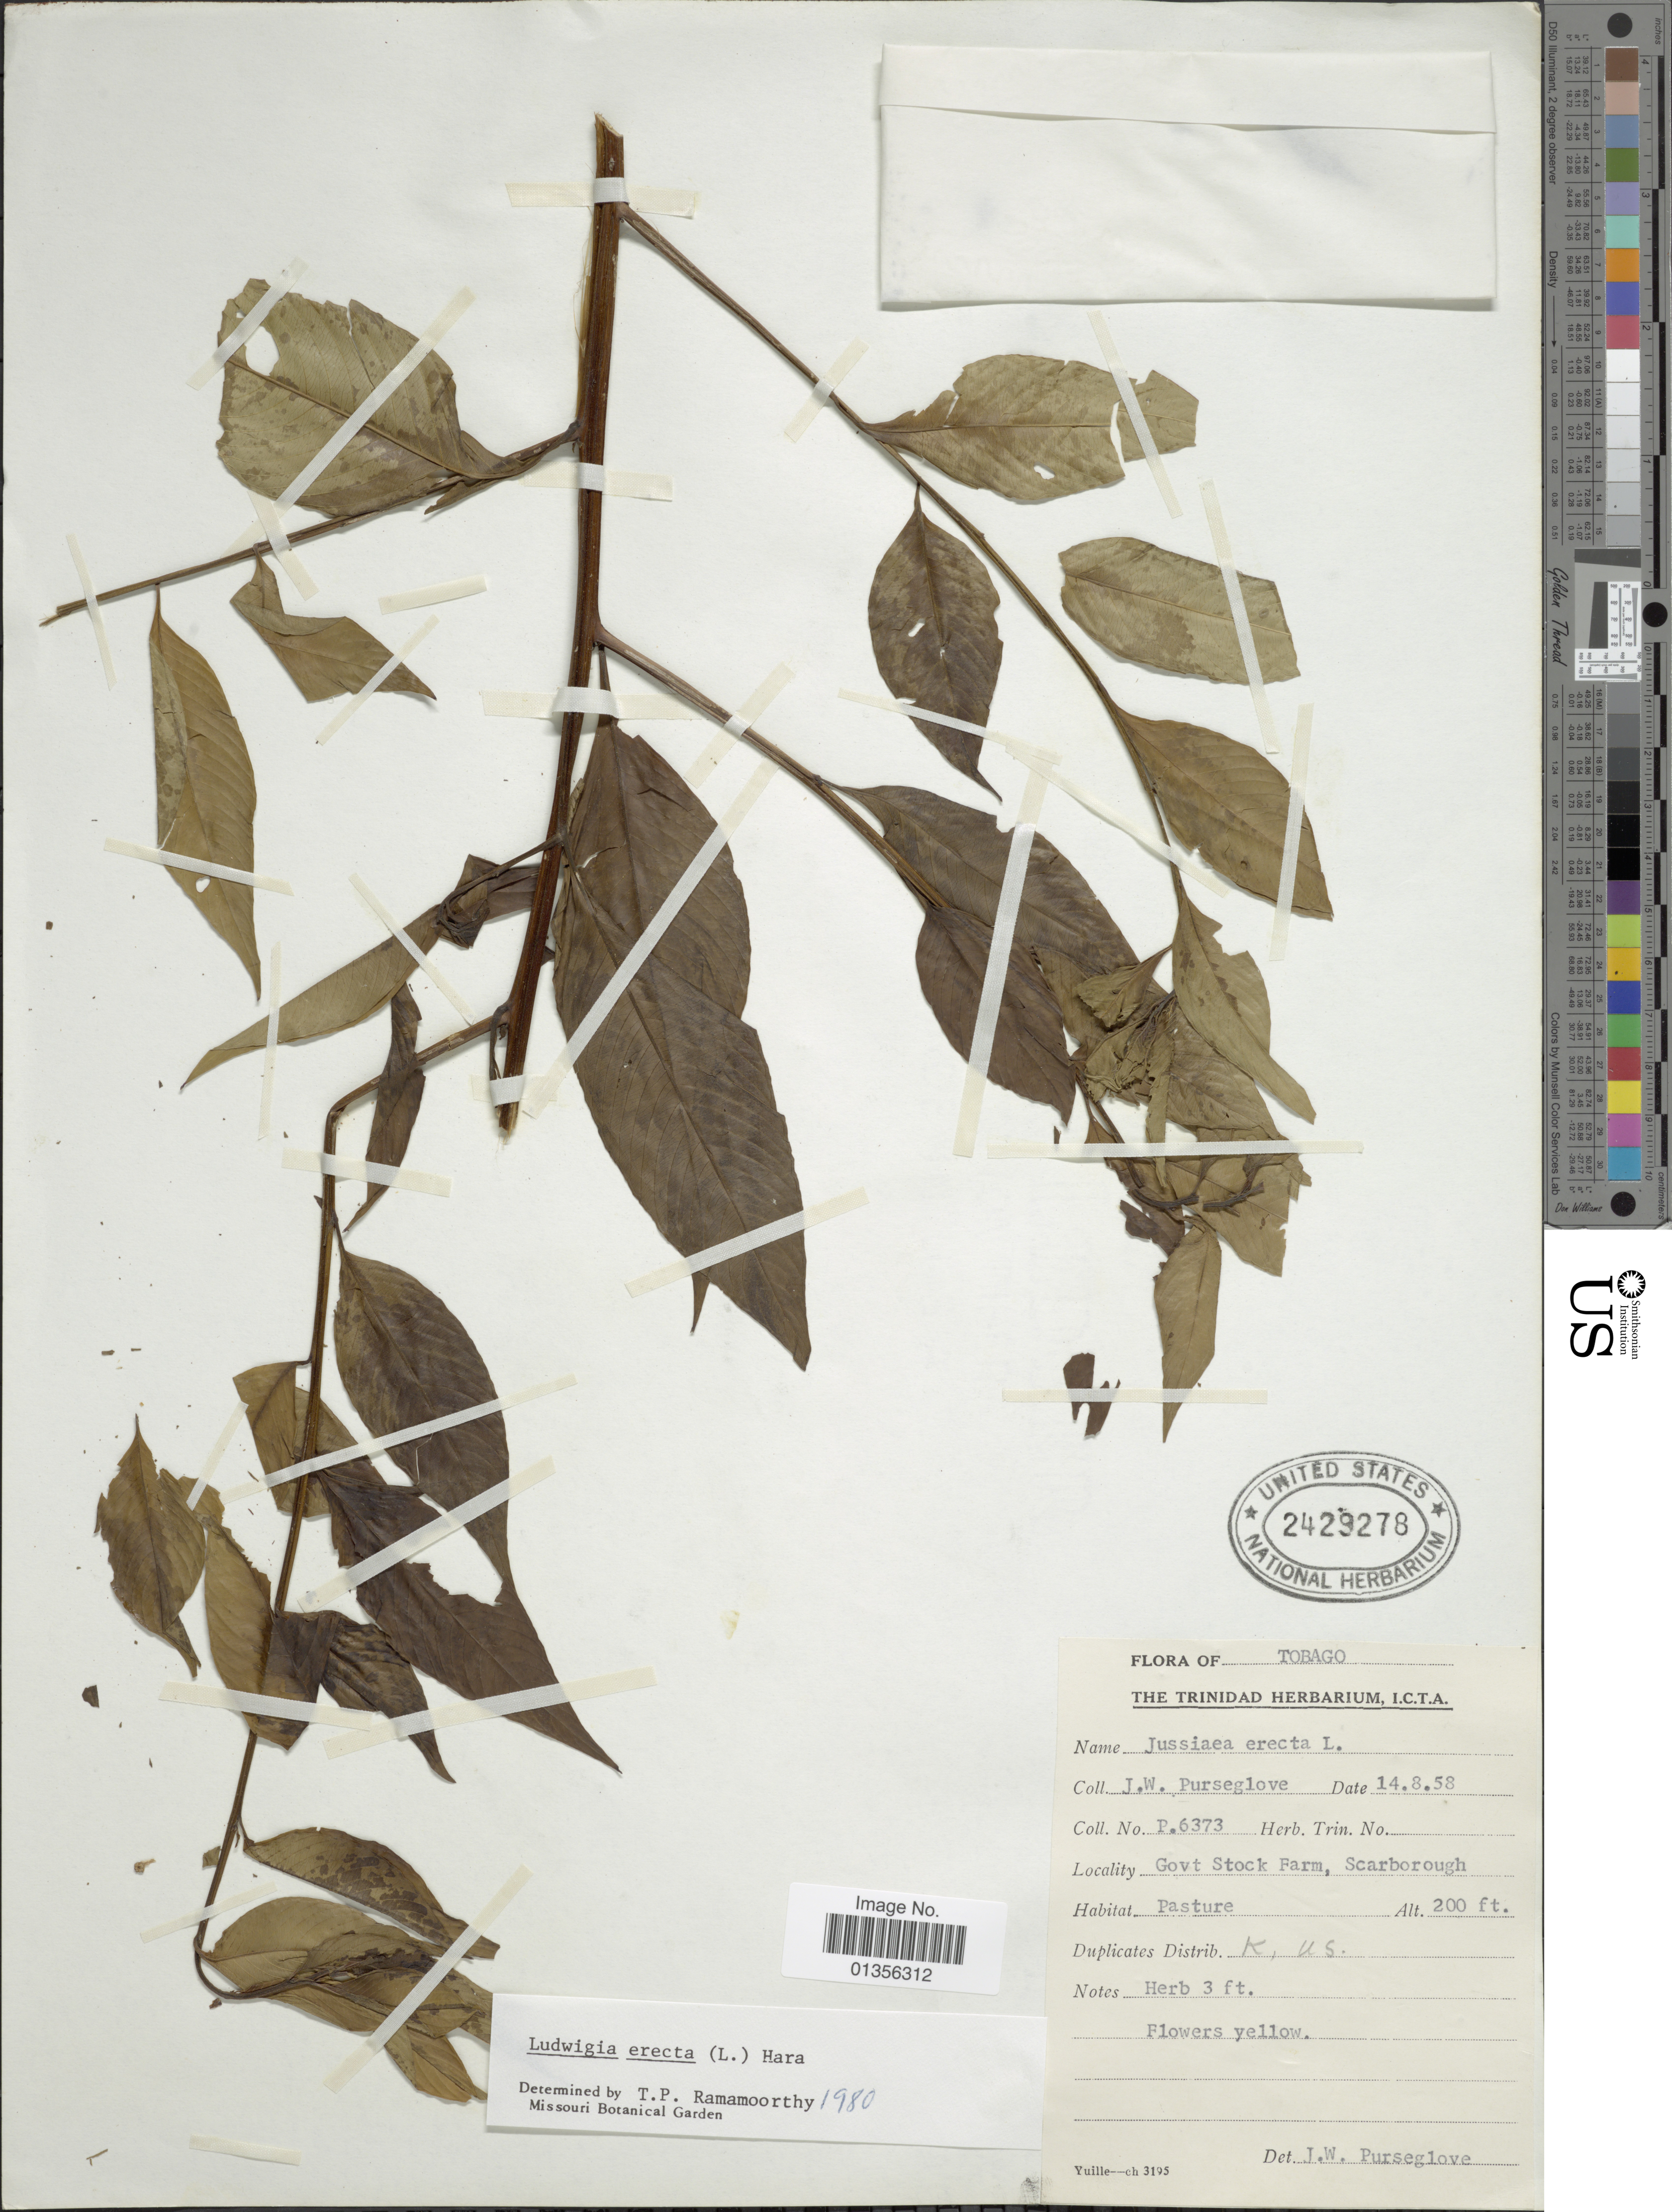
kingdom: Plantae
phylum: Tracheophyta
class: Magnoliopsida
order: Myrtales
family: Onagraceae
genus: Ludwigia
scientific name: Ludwigia erecta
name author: (L.) H. Hara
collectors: J. Purseglove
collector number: P.6373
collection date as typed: Transcribed d/m/y: 14/8/58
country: Trinidad and Tobago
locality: Tobago. Govt Stock Farm, Scarborough.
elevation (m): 61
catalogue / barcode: US 2429278